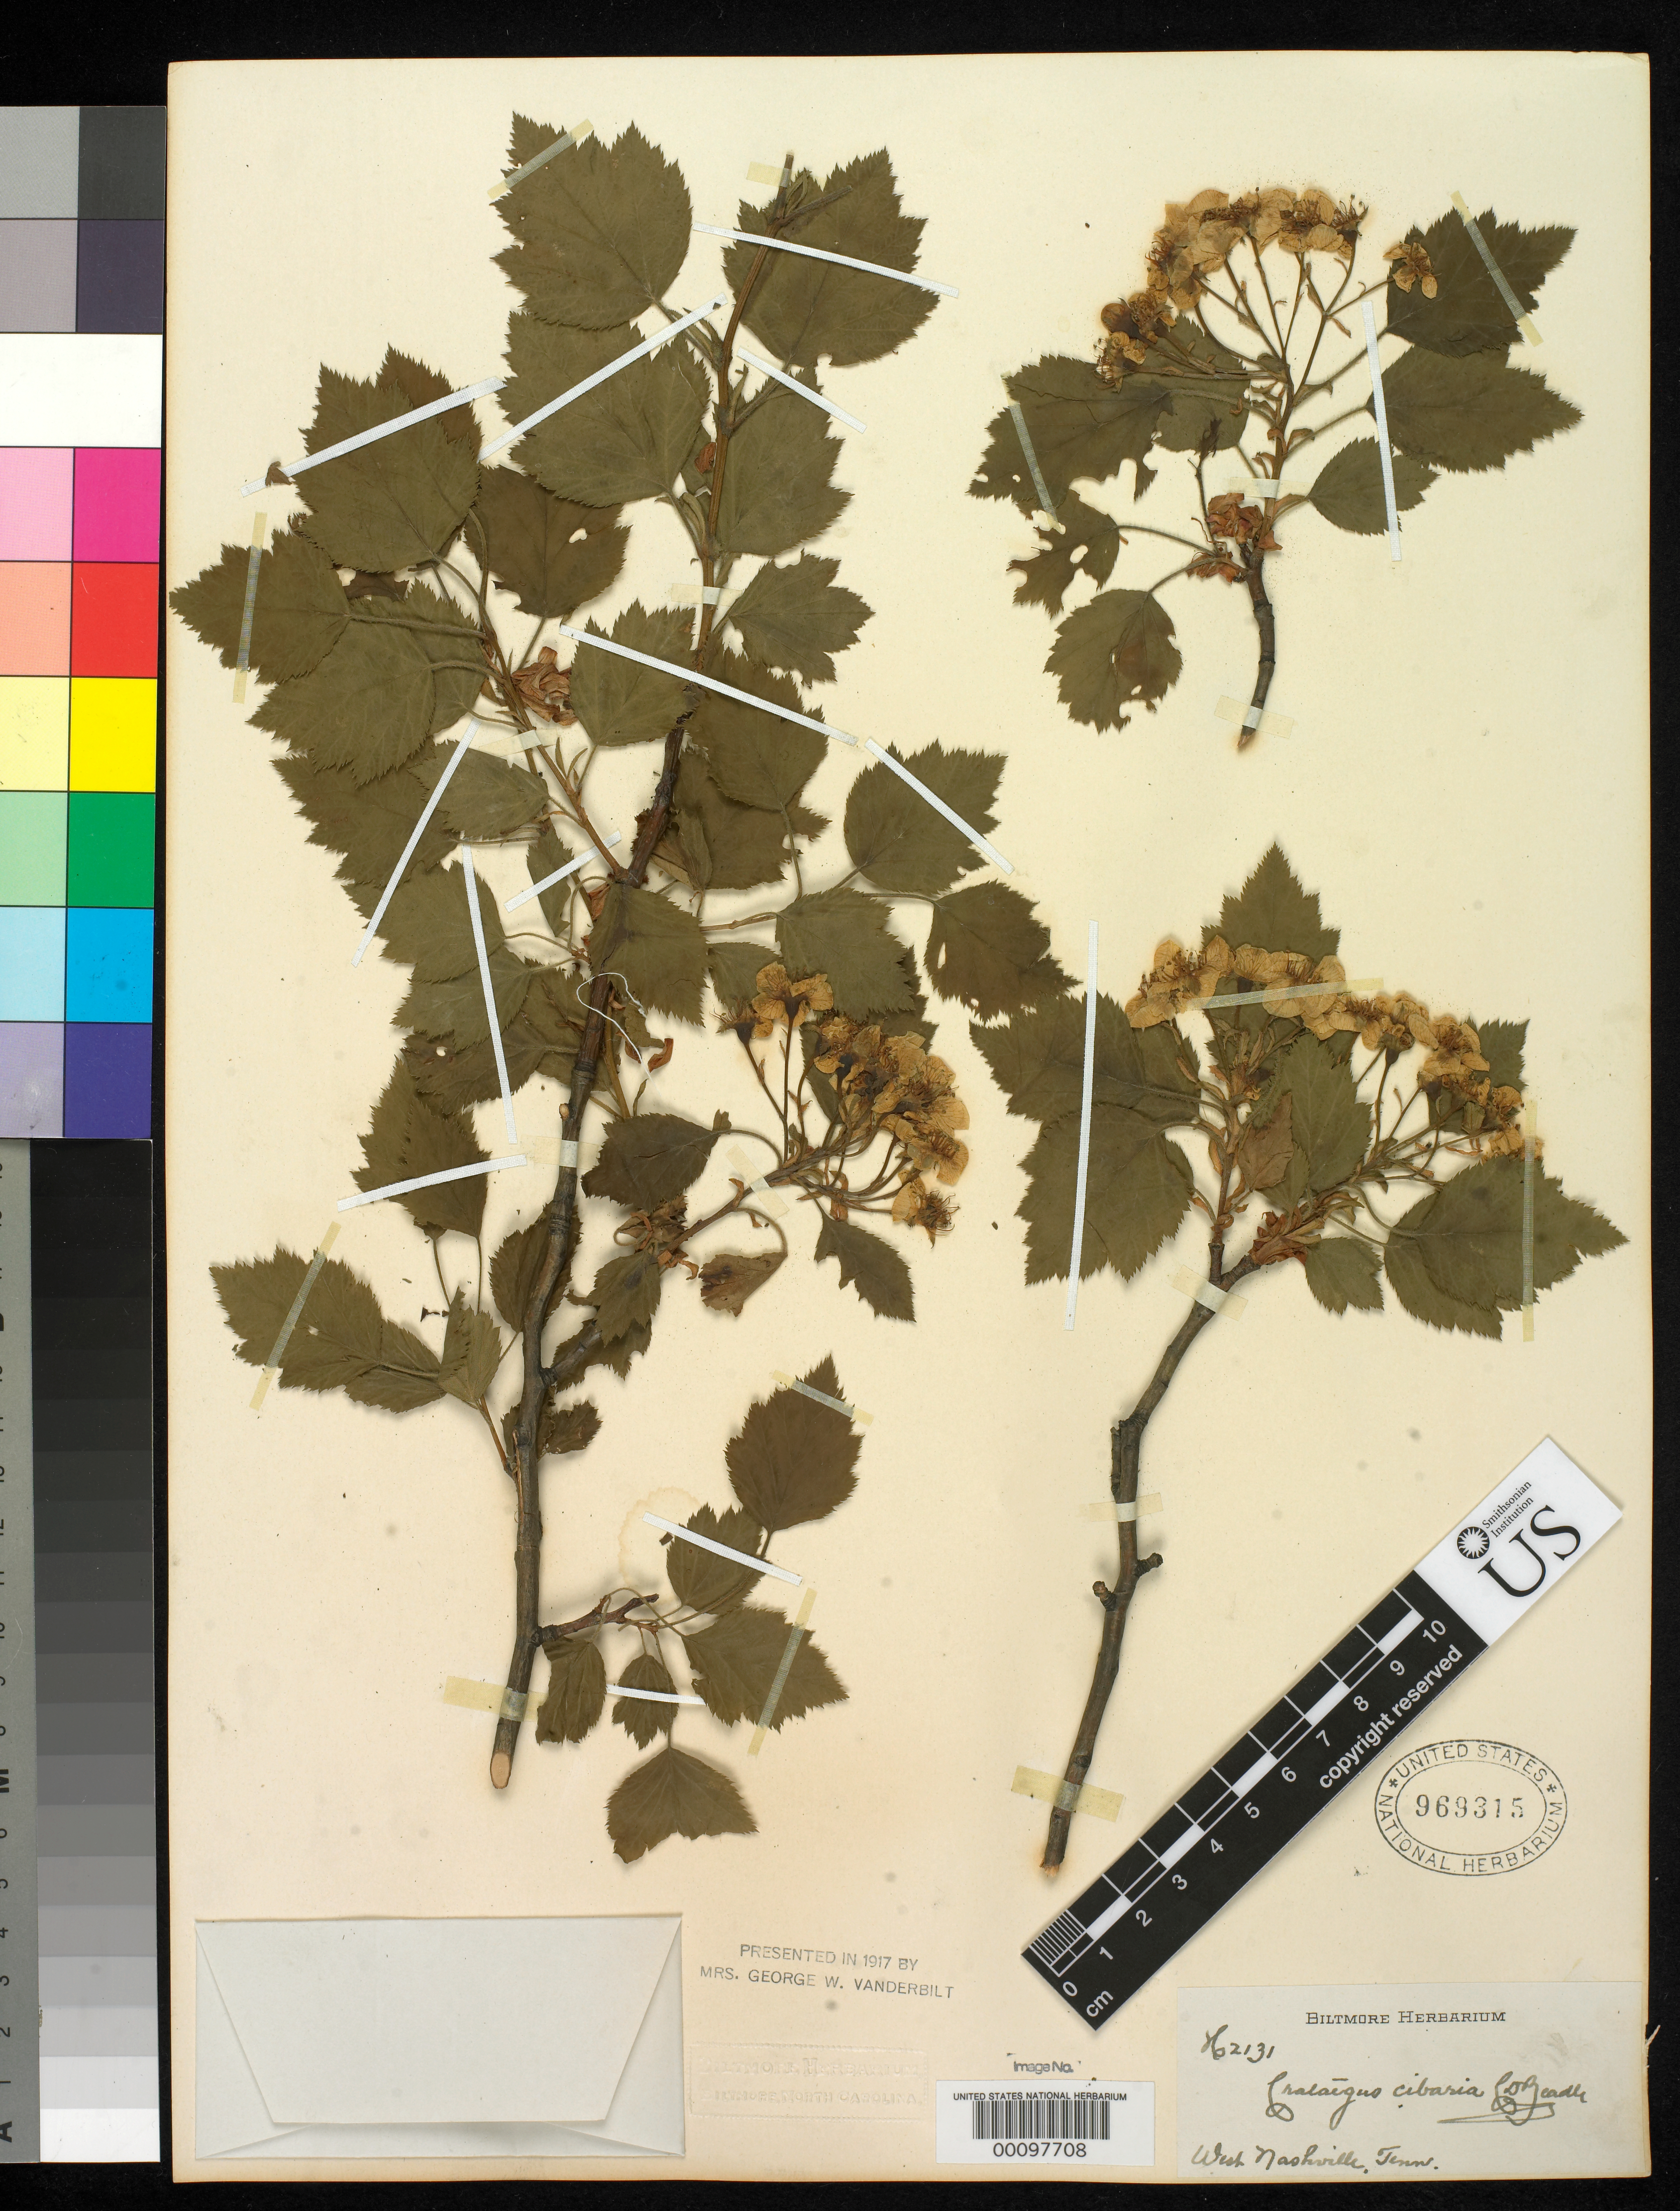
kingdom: Plantae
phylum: Tracheophyta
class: Magnoliopsida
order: Rosales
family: Rosaceae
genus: Crataegus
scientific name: Crataegus cibaria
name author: Beadle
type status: Syntype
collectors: ex herb. Biltmore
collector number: H 2131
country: United States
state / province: Tennessee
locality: West Nashville.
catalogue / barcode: US 969315